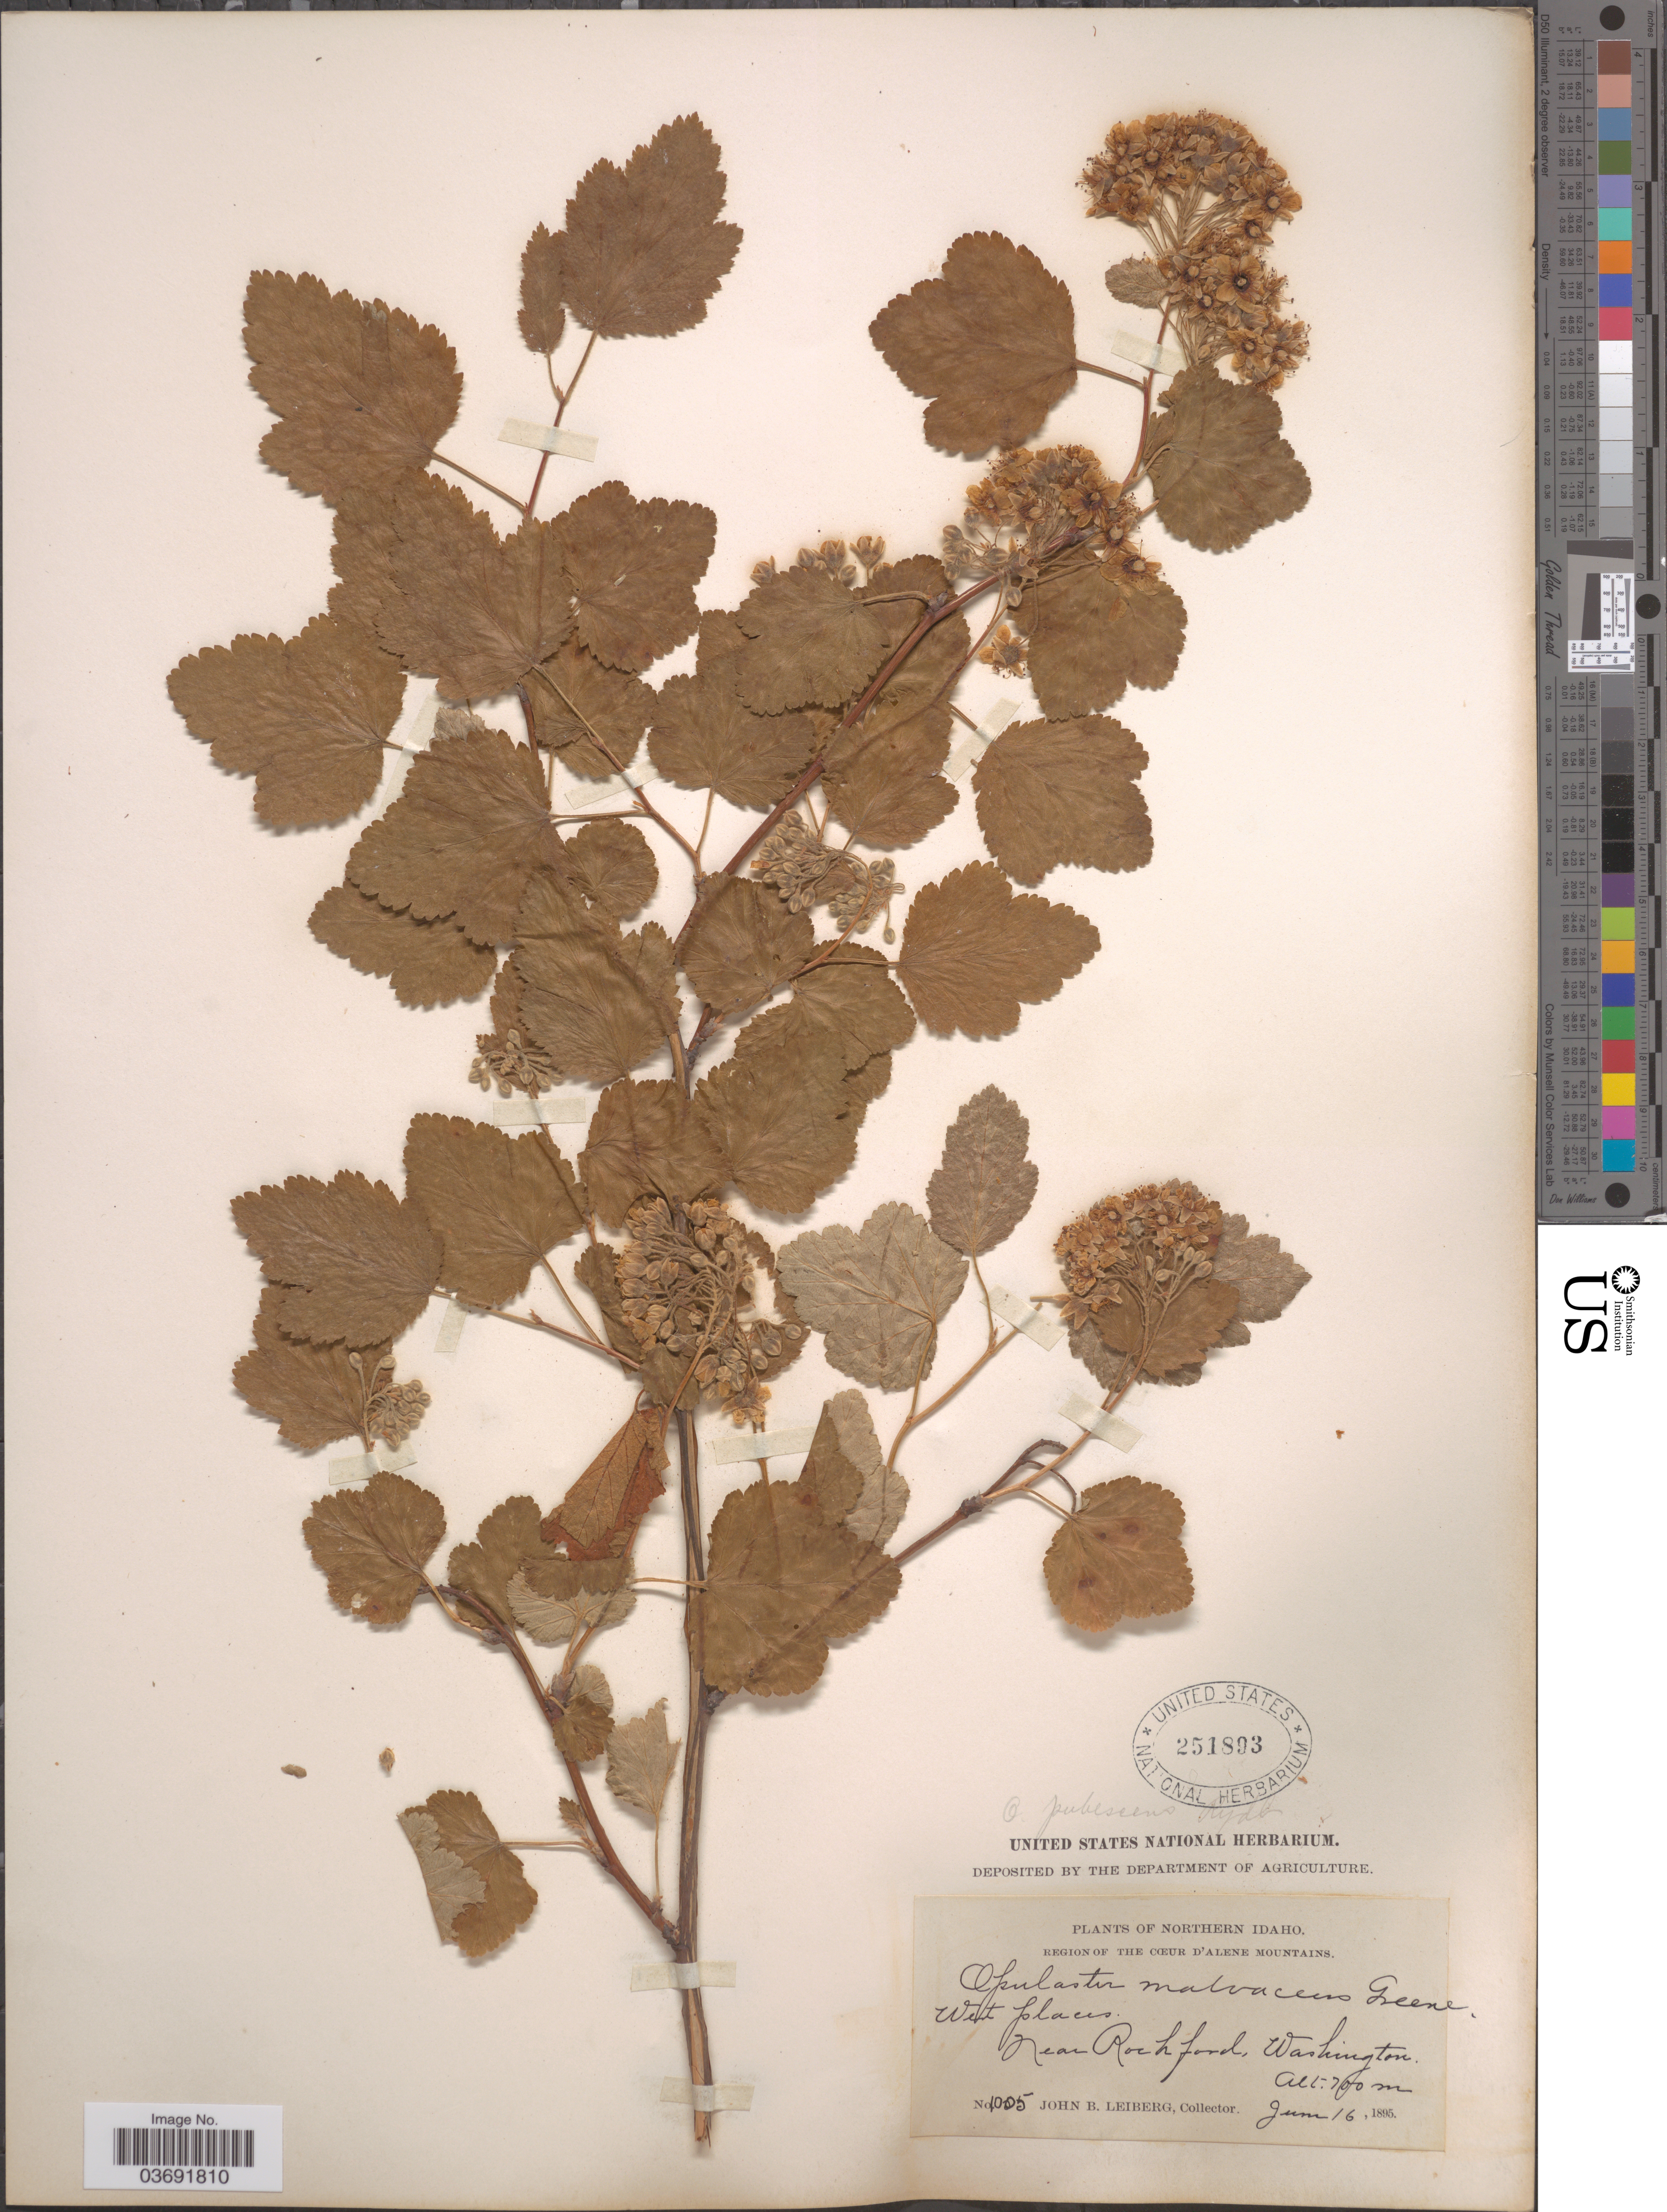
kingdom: Plantae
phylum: Tracheophyta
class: Magnoliopsida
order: Rosales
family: Rosaceae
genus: Physocarpus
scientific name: Physocarpus malvaceus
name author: (Greene) Kuntze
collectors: J. B. Leiberg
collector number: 1005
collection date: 1895-06-16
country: United States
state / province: Washington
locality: Region of the Cœur d'Alene Mountains. Near Rockford, Washington.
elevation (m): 700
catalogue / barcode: US 251893